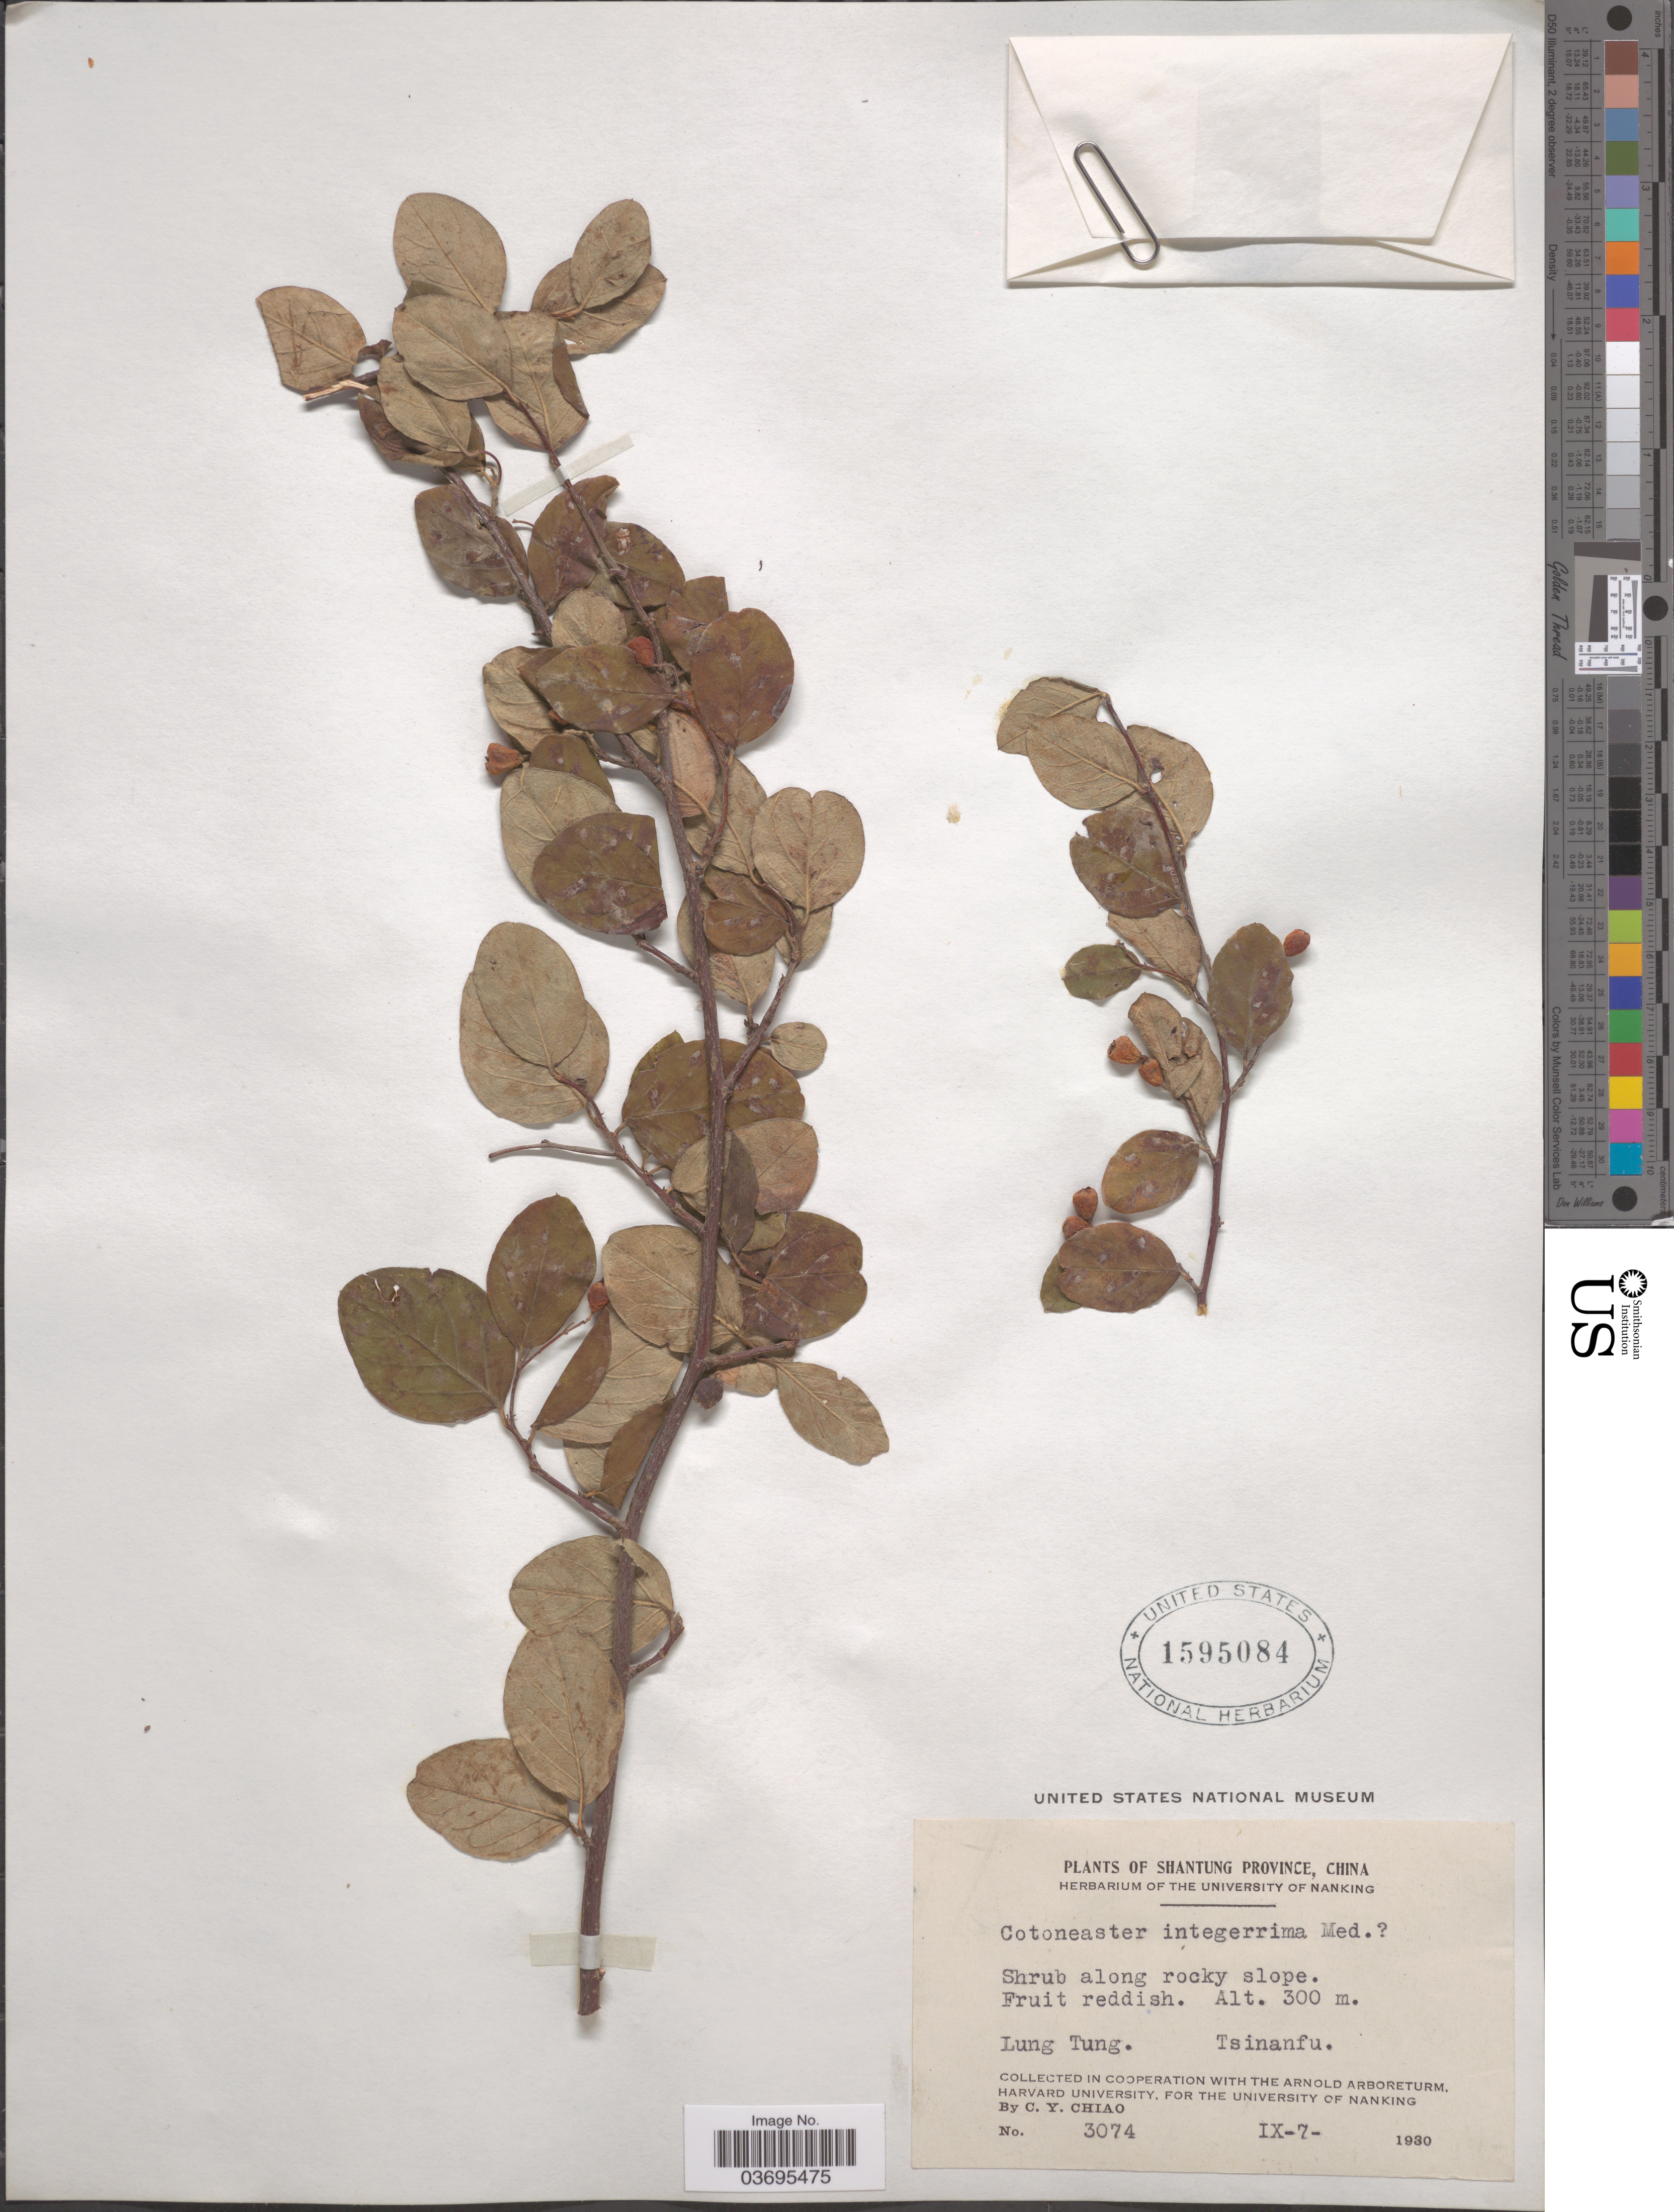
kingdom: Plantae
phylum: Tracheophyta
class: Magnoliopsida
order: Rosales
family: Rosaceae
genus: Cotoneaster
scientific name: Cotoneaster integerrimus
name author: Medik.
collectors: C. Y. Chiao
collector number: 3074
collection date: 1930-09-07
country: China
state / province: Shandong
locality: Shantung Province. Lung Tung. Tsinanfu.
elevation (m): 300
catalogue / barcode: US 1595084